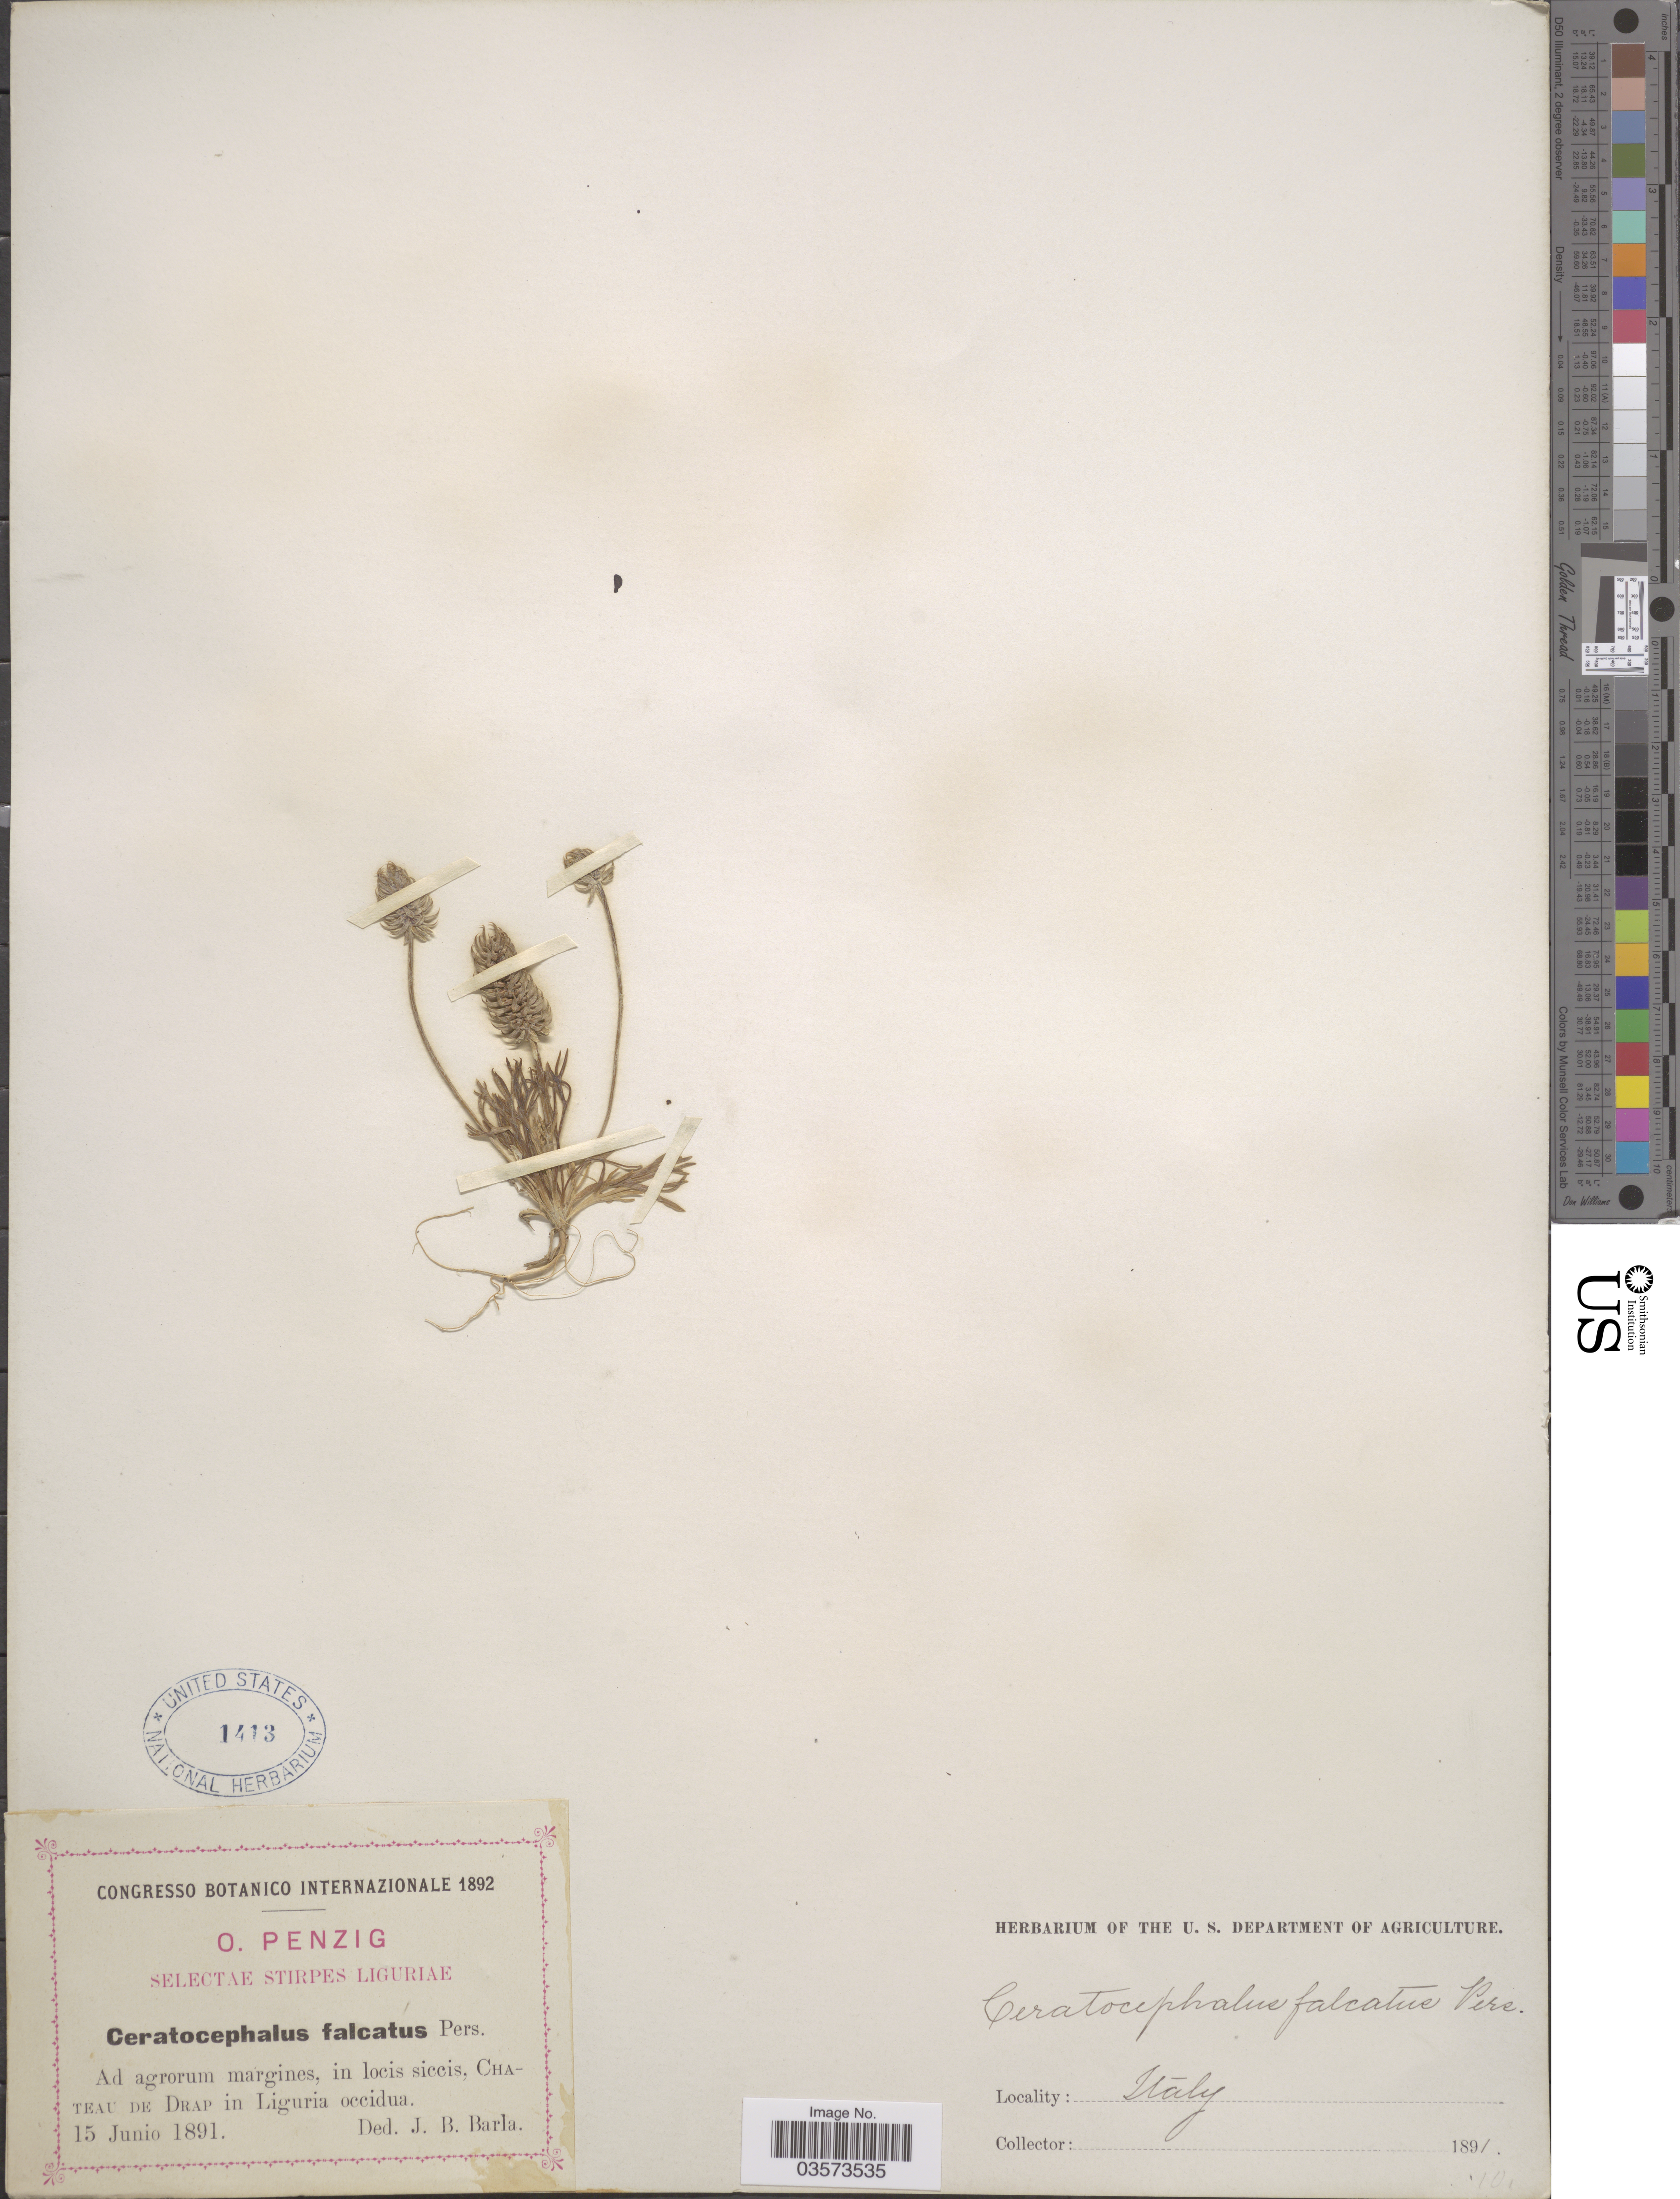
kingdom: Plantae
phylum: Tracheophyta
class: Magnoliopsida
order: Ranunculales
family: Ranunculaceae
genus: Ceratocephalus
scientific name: Ceratocephalus falcatus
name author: (L.) Pers.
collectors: O. Penzig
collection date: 1891-06-15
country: Italy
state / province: Liguria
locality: Chateau de Drap in Liguria occidua.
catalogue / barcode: US 1413